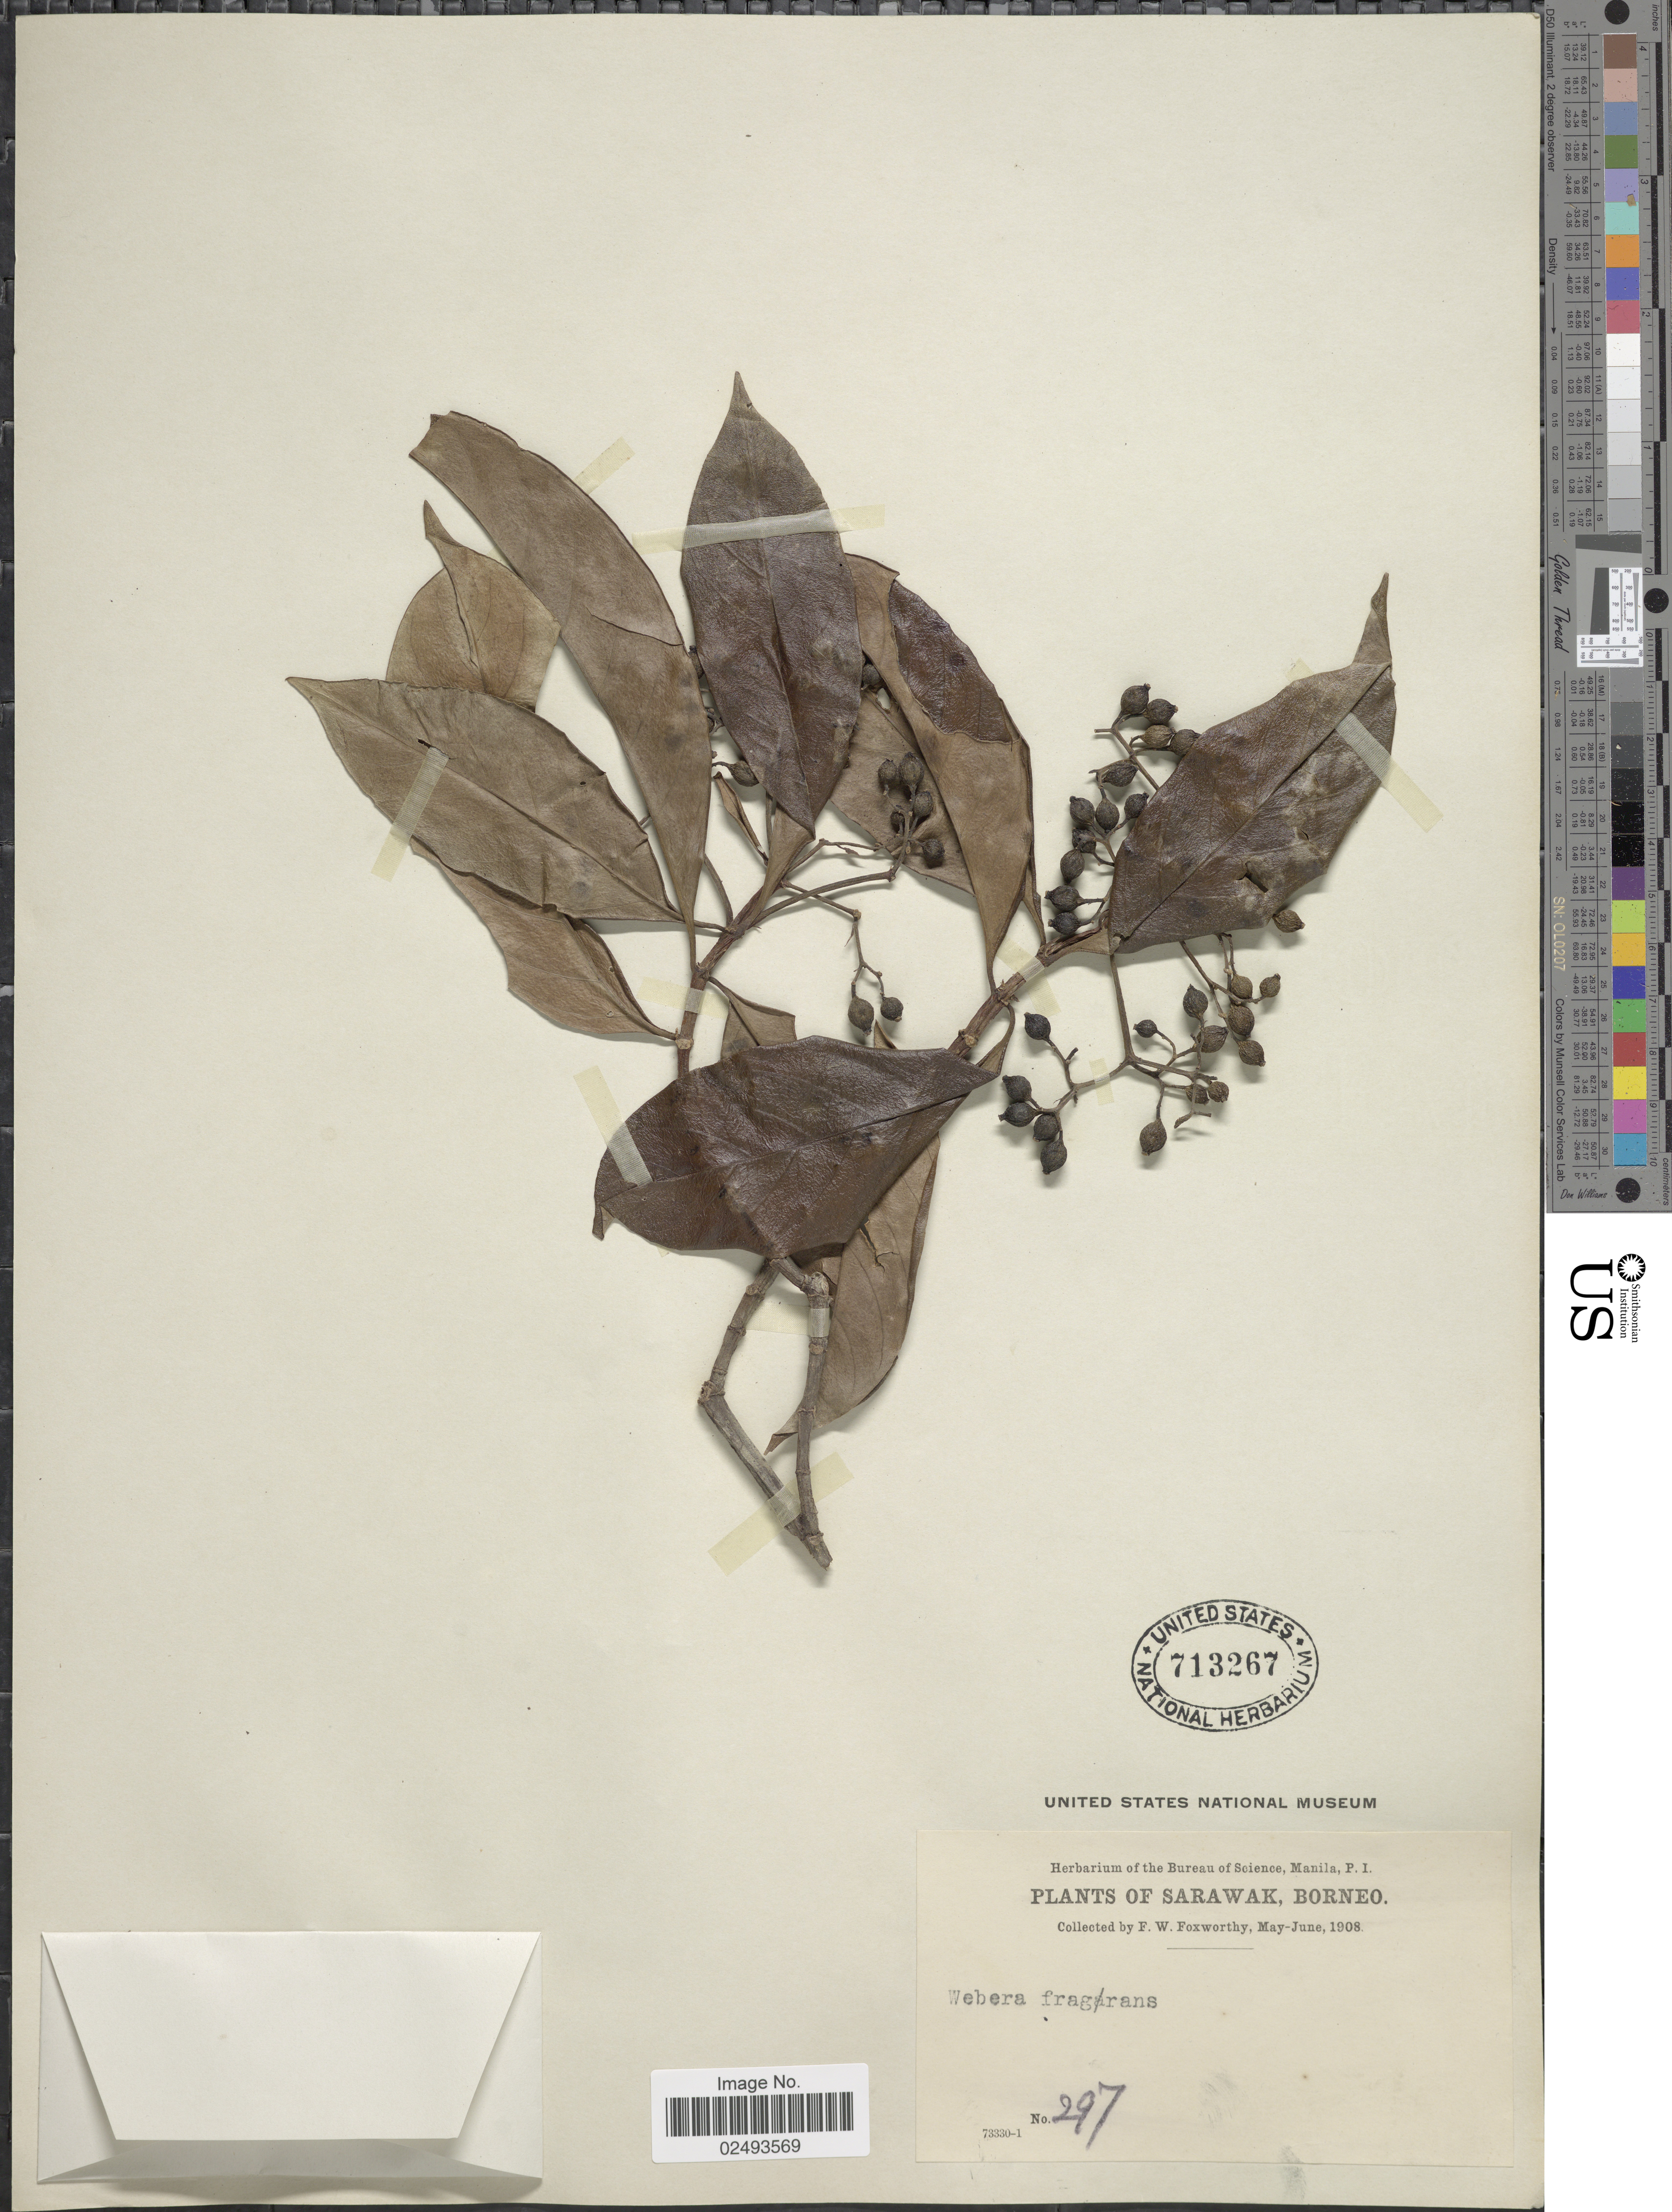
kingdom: Plantae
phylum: Tracheophyta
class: Magnoliopsida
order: Gentianales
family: Rubiaceae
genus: Tarenna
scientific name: Tarenna fragrans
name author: (Blume) Koord. & Valeton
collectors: F. W. Foxworthy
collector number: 297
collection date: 1908-05/1908-06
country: Malaysia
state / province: Sarawak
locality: Borneo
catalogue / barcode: US 713267